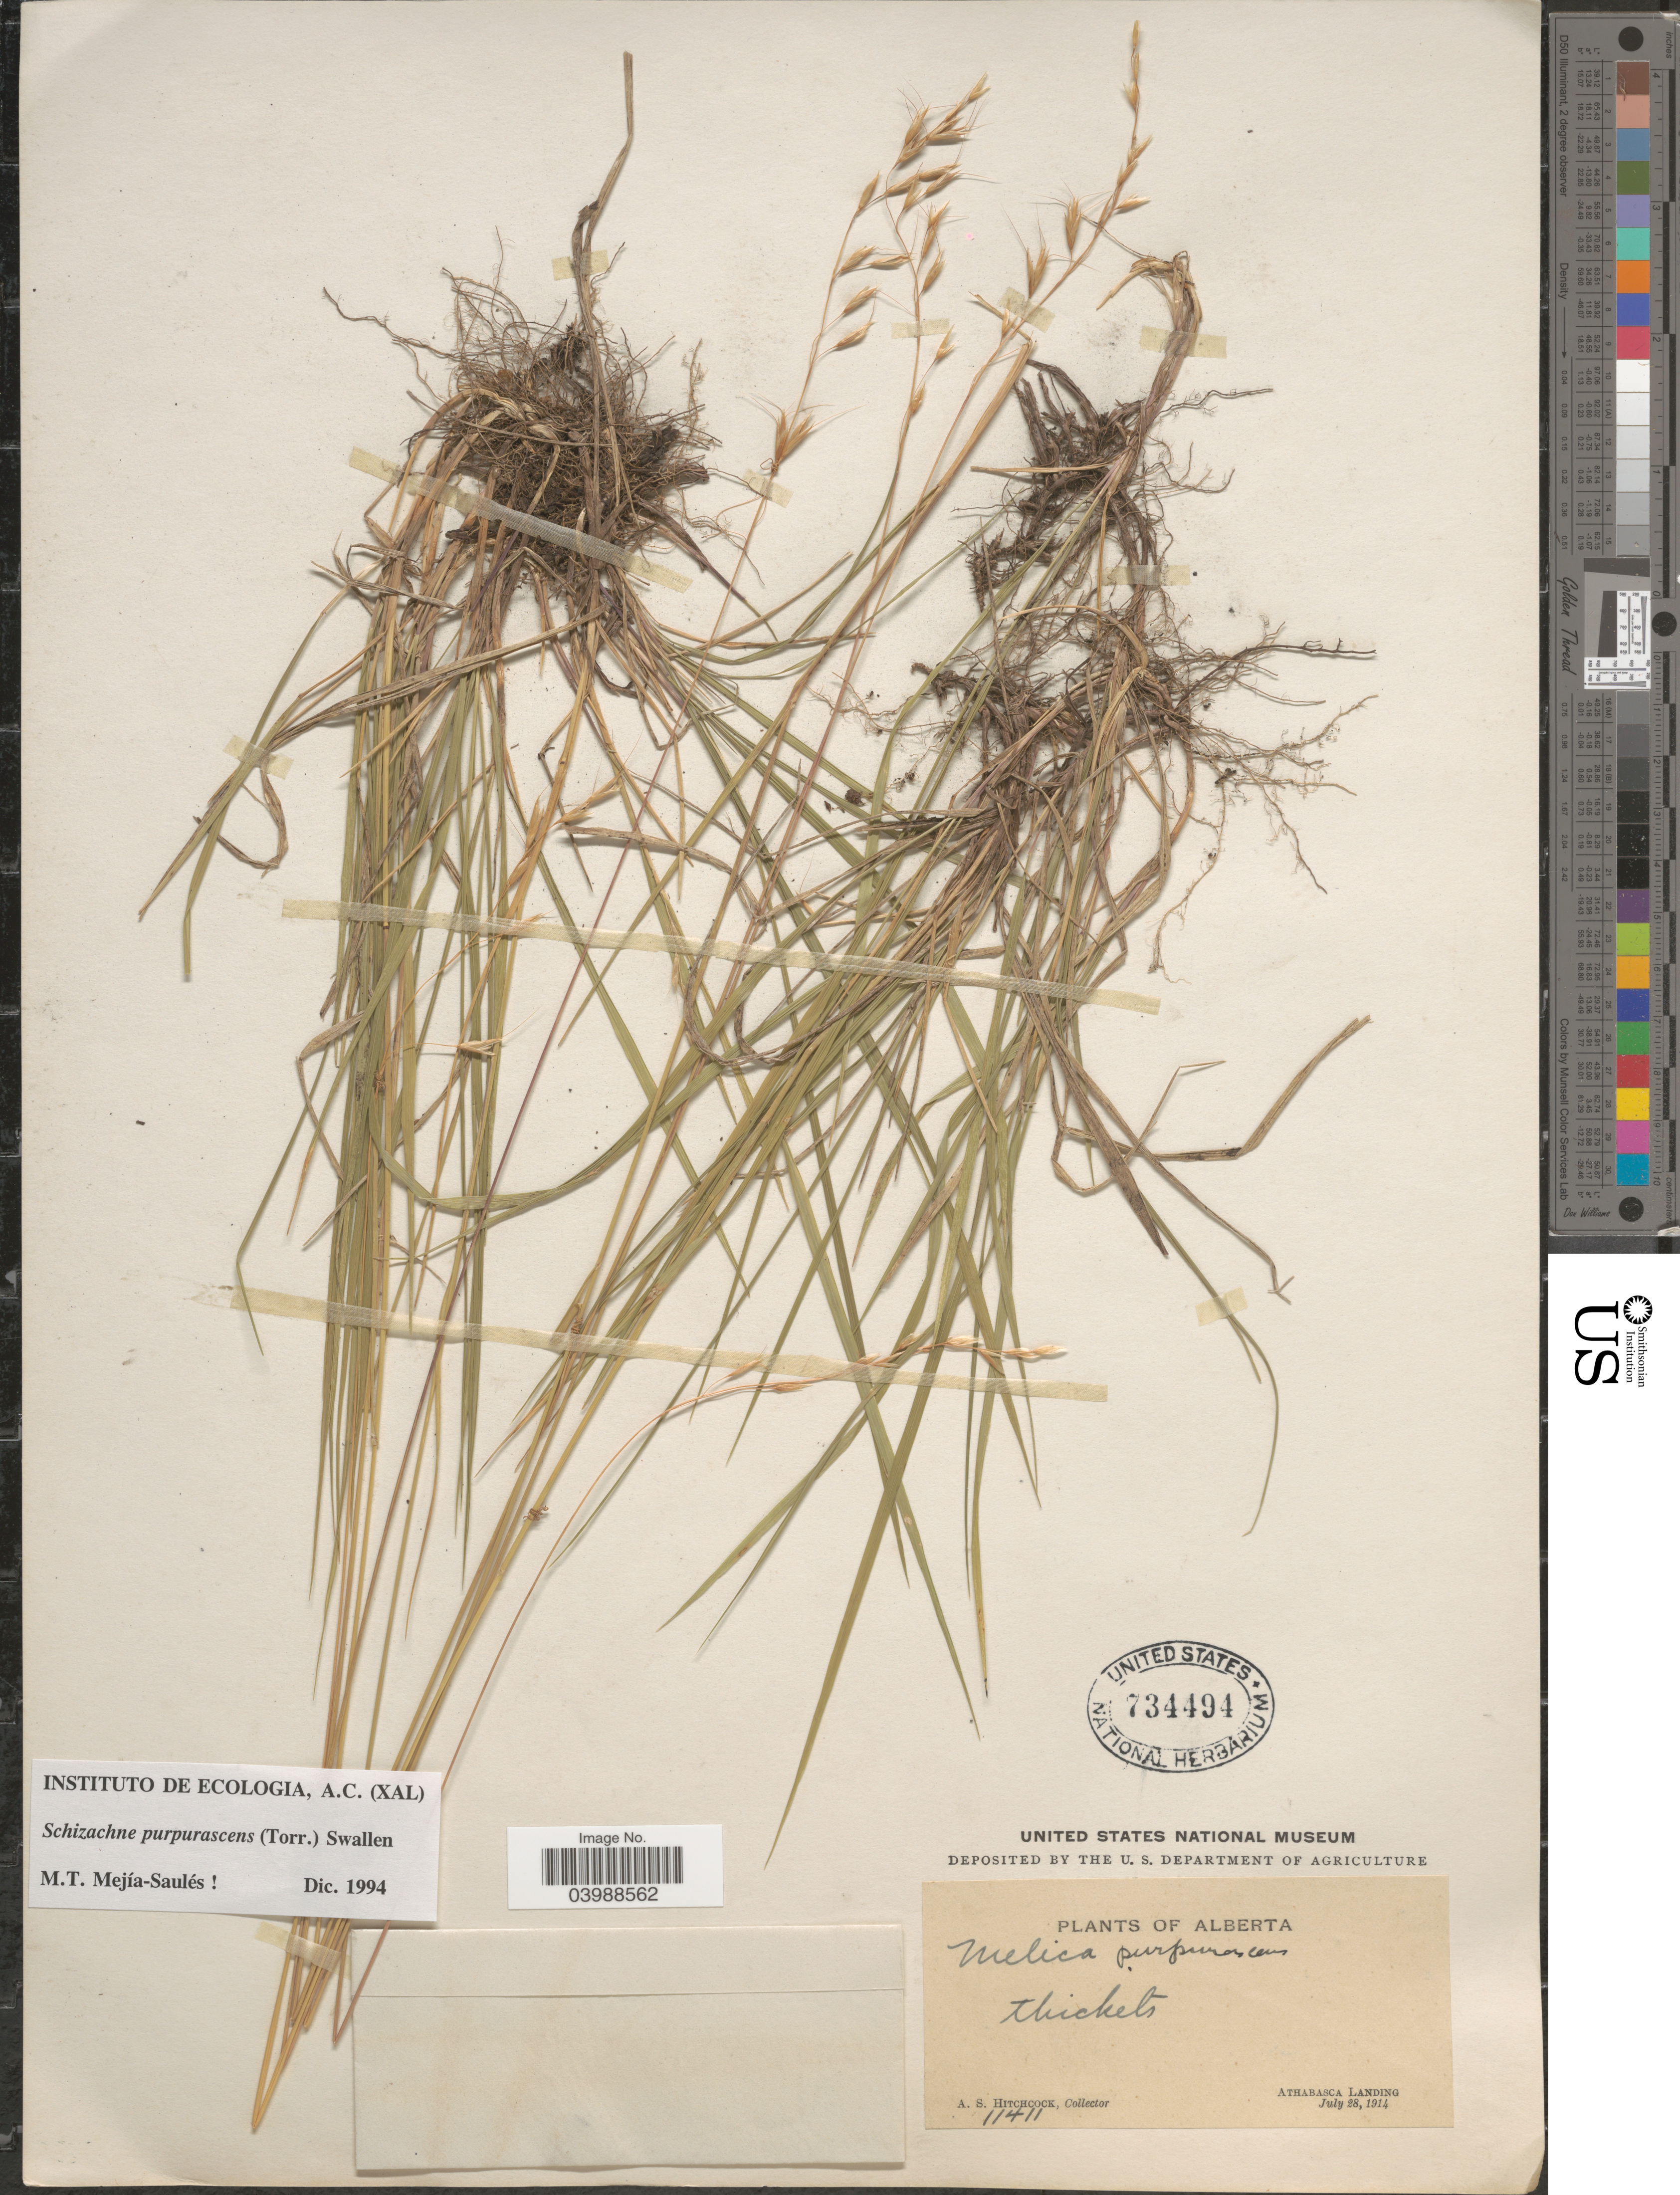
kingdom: Plantae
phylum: Tracheophyta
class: Liliopsida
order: Poales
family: Poaceae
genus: Schizachne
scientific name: Schizachne purpurascens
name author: (Torr.) Swallen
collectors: A. S. Hitchcock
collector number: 11411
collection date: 1914-07-28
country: Canada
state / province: Alberta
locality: Athabasca Landing.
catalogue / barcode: US 734494